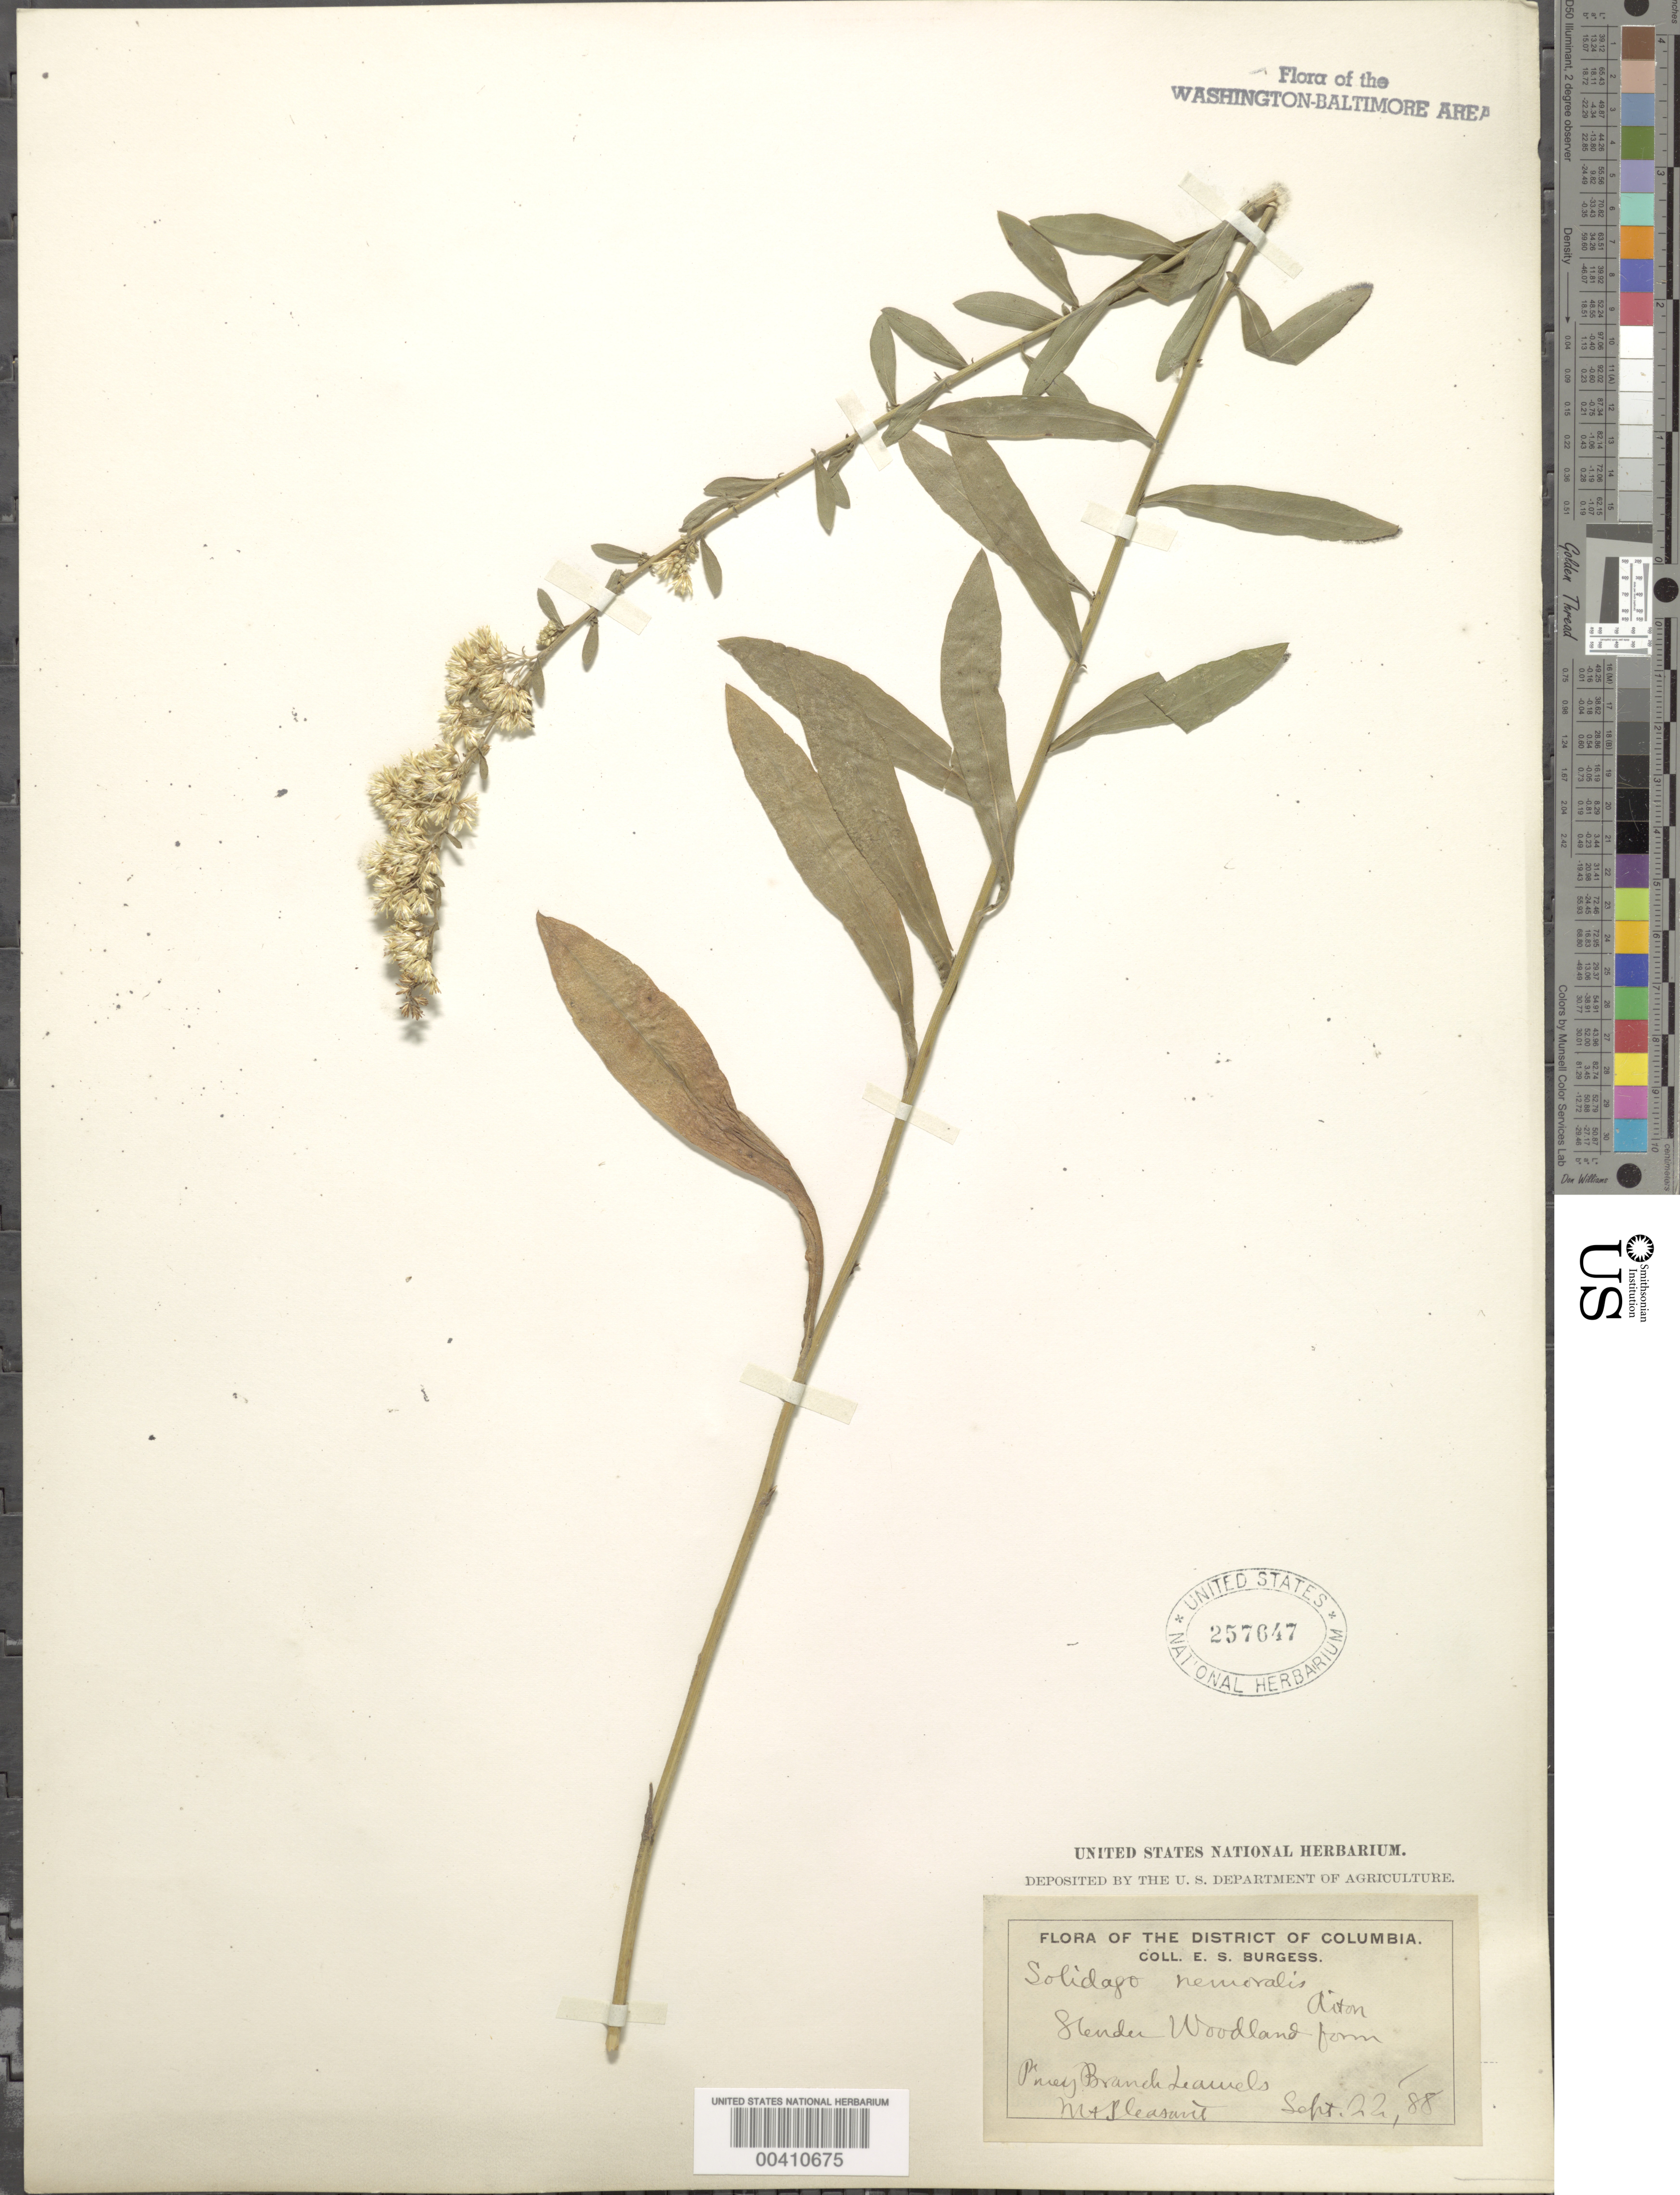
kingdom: Plantae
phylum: Tracheophyta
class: Magnoliopsida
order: Asterales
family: Asteraceae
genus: Solidago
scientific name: Solidago nemoralis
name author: Aiton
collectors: E. Burgess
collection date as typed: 22 Sep 1888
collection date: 1888-09-22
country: United States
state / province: District of Columbia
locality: Piney Branch Laurels Rock Creek Park & vicinity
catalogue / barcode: US 257647